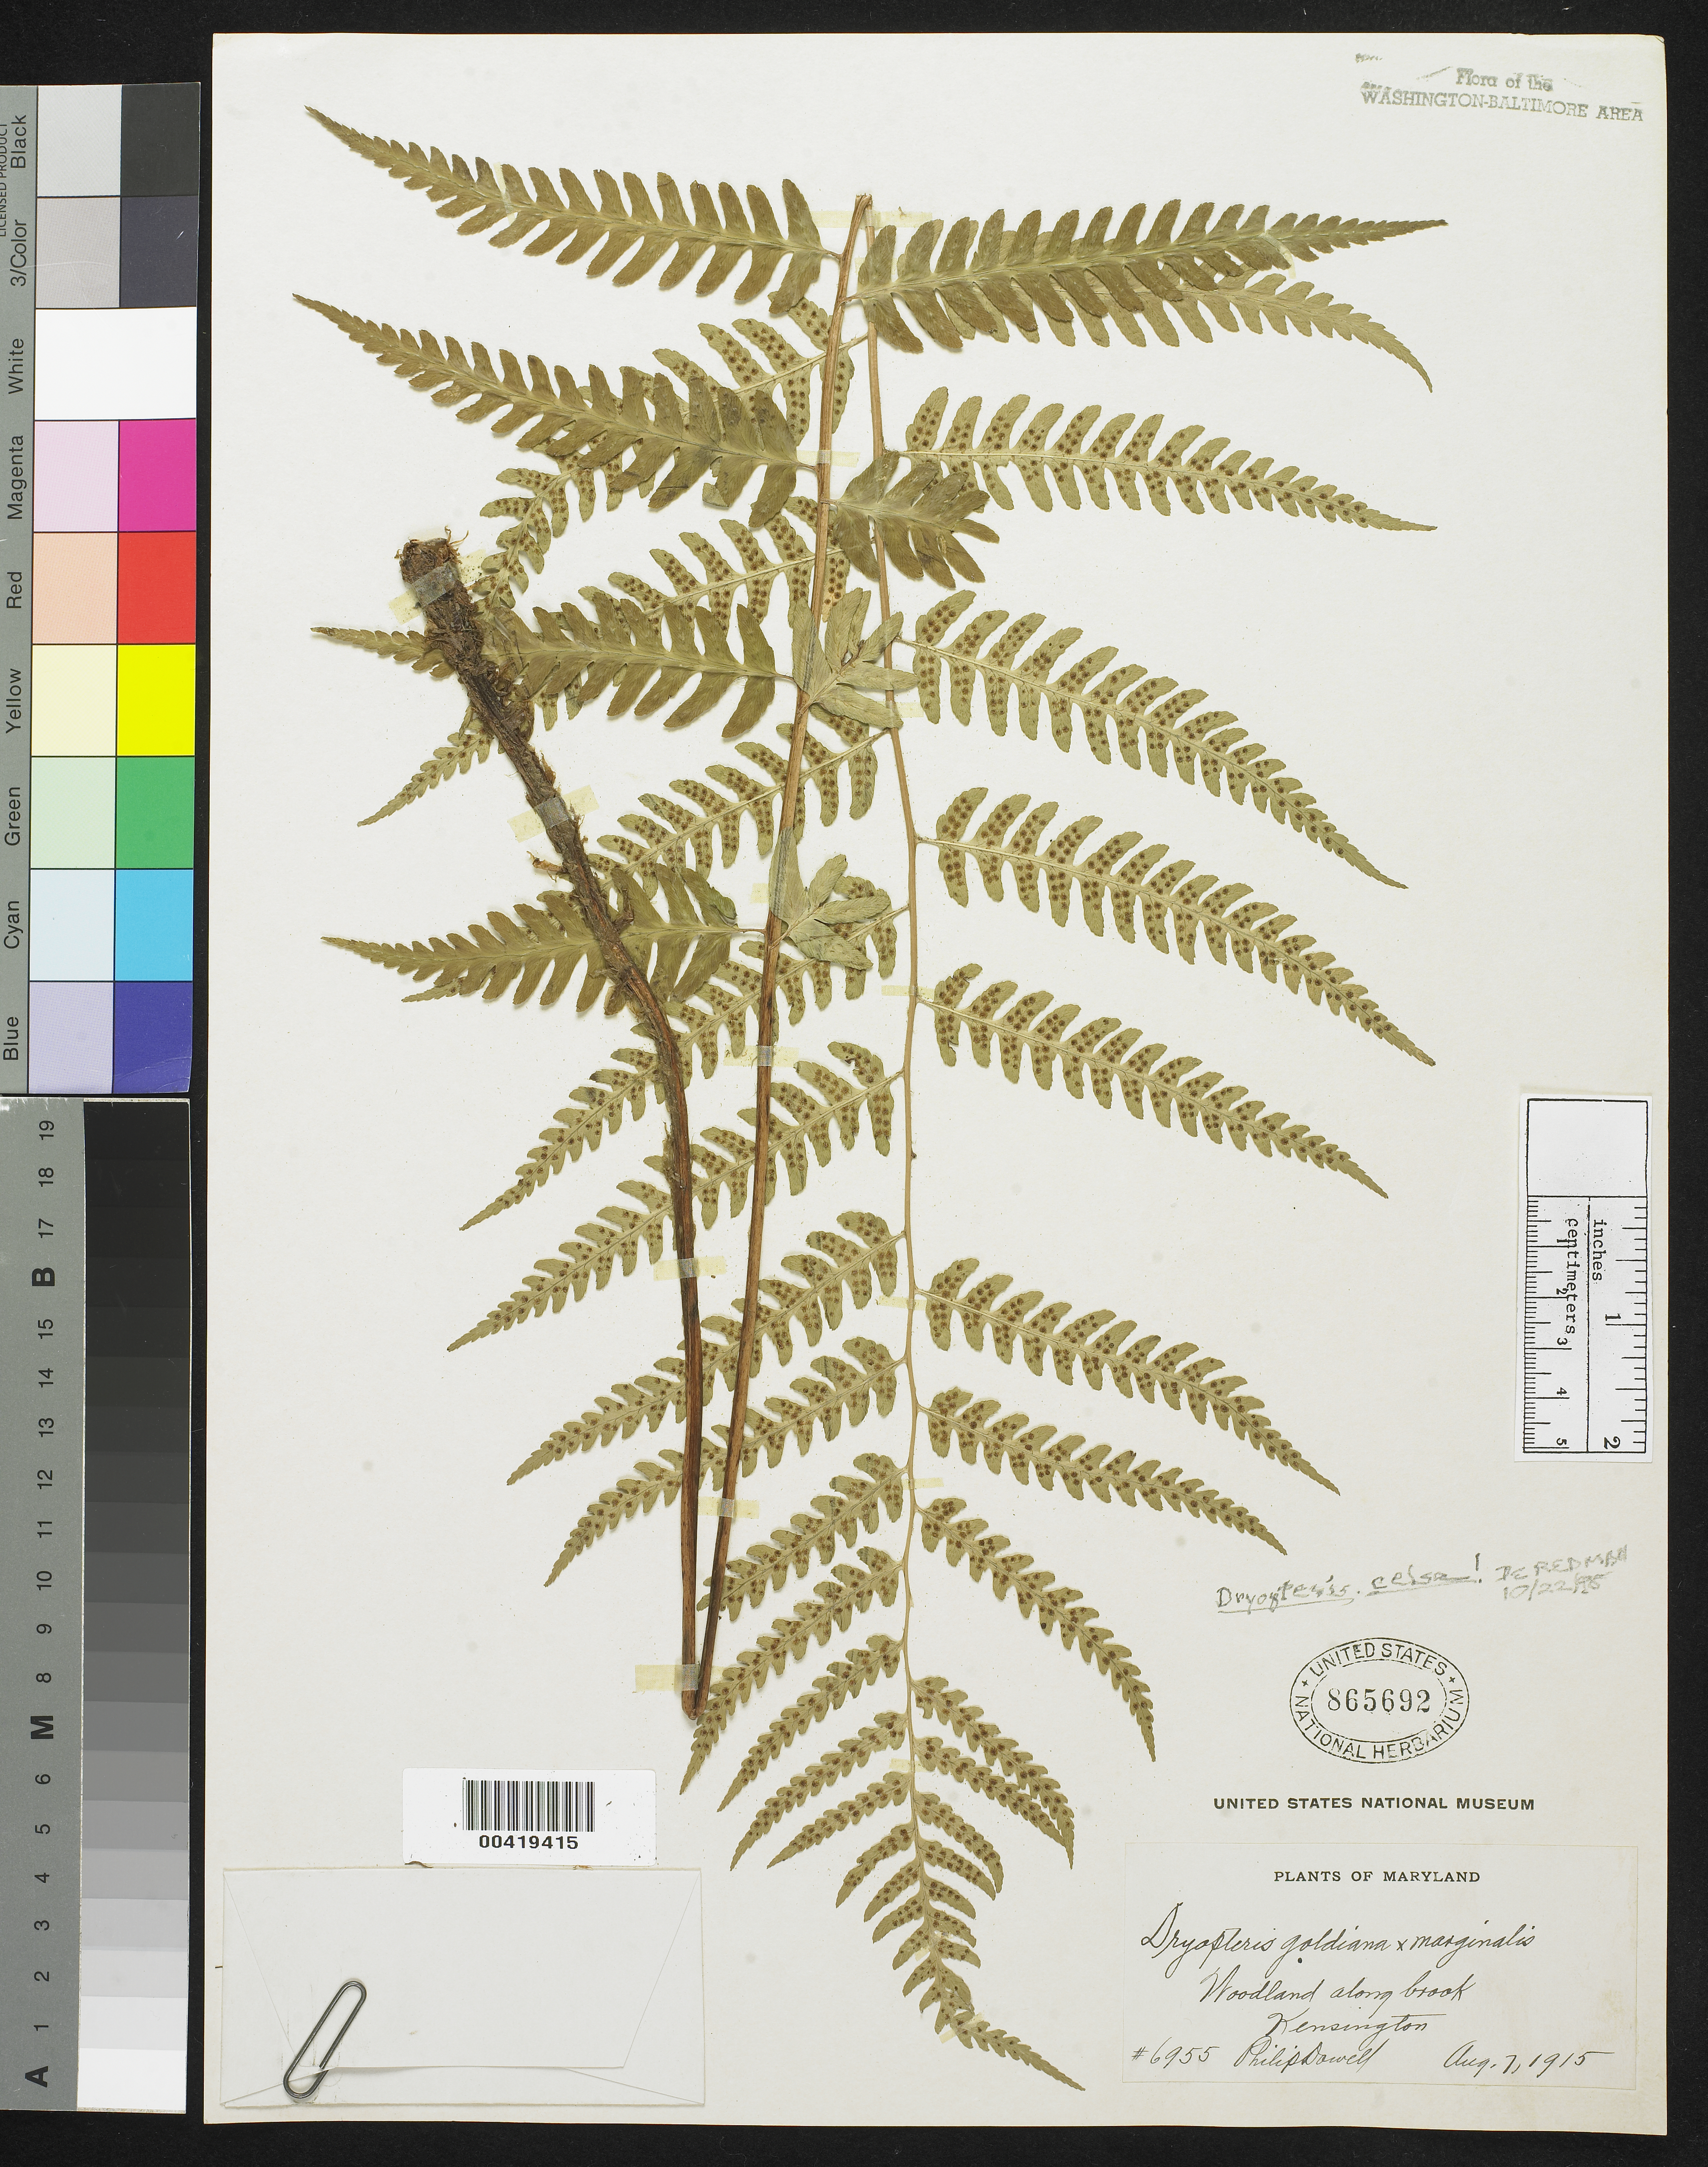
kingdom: Plantae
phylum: Tracheophyta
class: Polypodiopsida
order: Polypodiales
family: Dryopteridaceae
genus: Dryopteris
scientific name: Dryopteris celsa (W. Palmer) Knowlt., W. Palmer & C.L. Pollard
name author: (W. Palmer) Knowlt. et al.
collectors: P. Dowell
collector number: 6955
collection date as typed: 07 Aug 1915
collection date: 1915-08-07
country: United States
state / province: Maryland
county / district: Montgomery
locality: Kensington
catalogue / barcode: US 865692